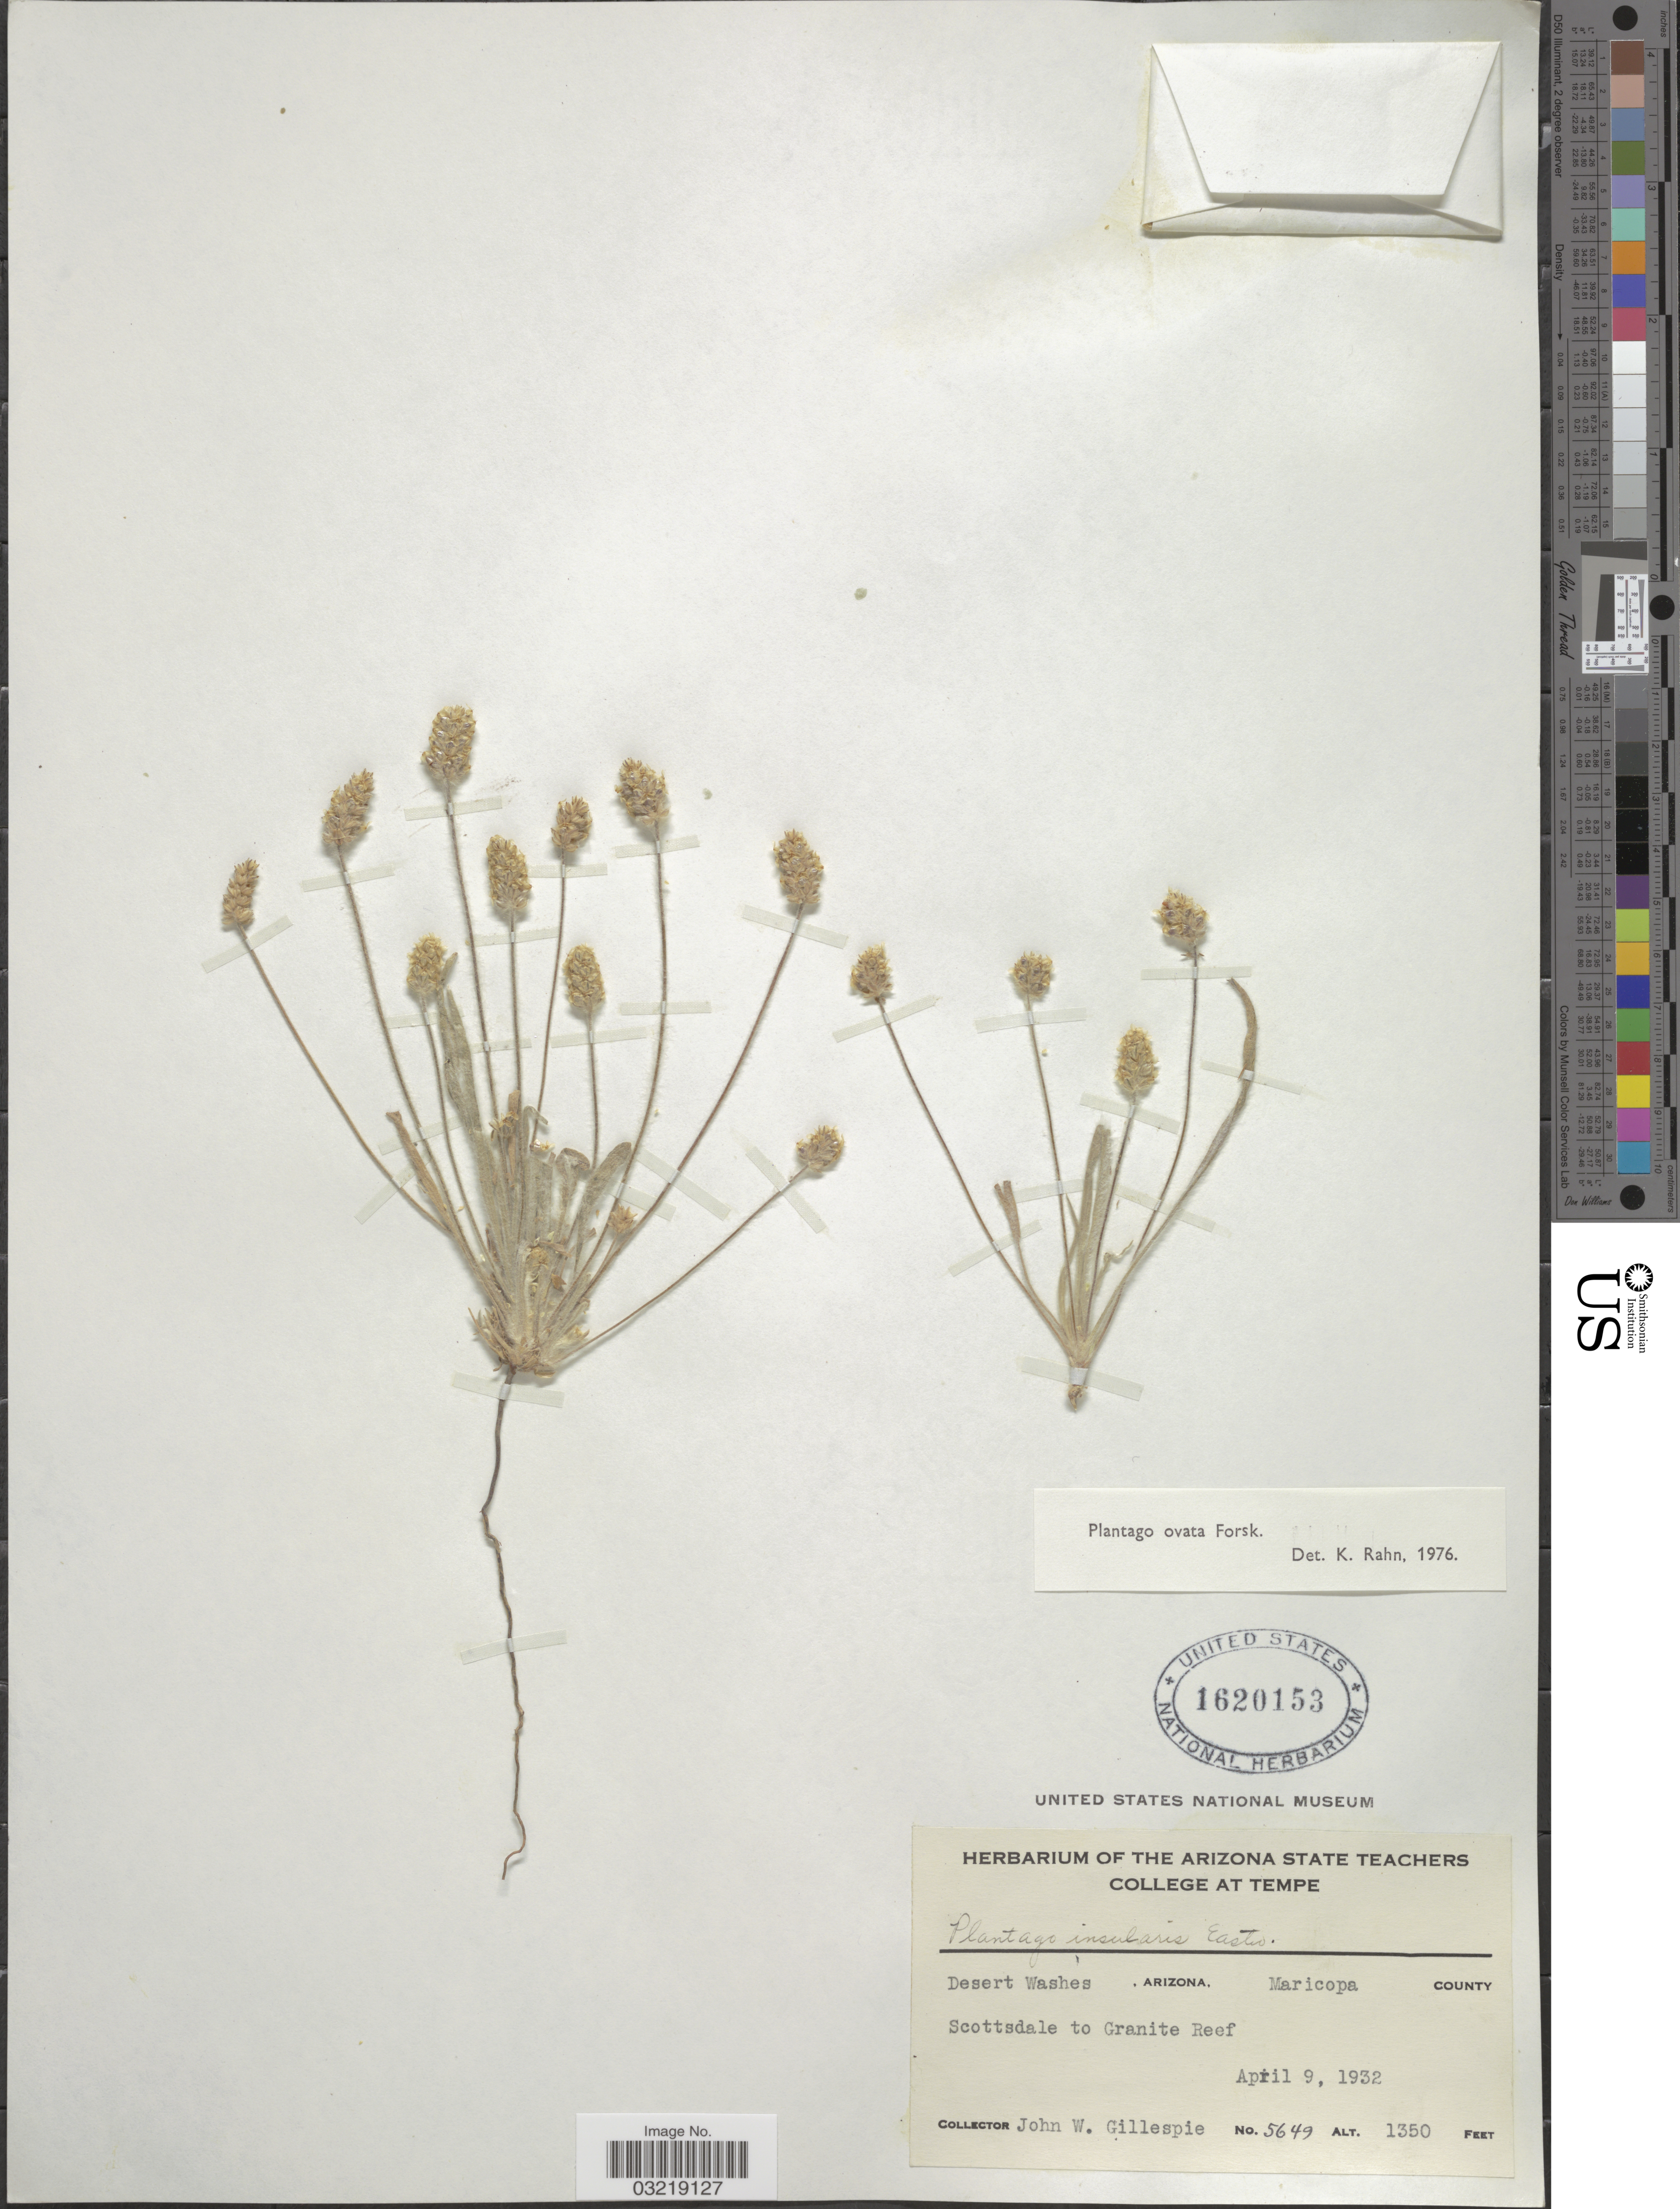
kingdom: Plantae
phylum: Tracheophyta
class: Magnoliopsida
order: Lamiales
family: Plantaginaceae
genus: Plantago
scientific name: Plantago ovata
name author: Forssk.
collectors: J. W. Gillespie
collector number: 5649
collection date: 1932-04-09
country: United States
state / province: Arizona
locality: Desert Washes. Maricopa County. Scottsdale to Granite Reef.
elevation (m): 411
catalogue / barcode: US 1620153